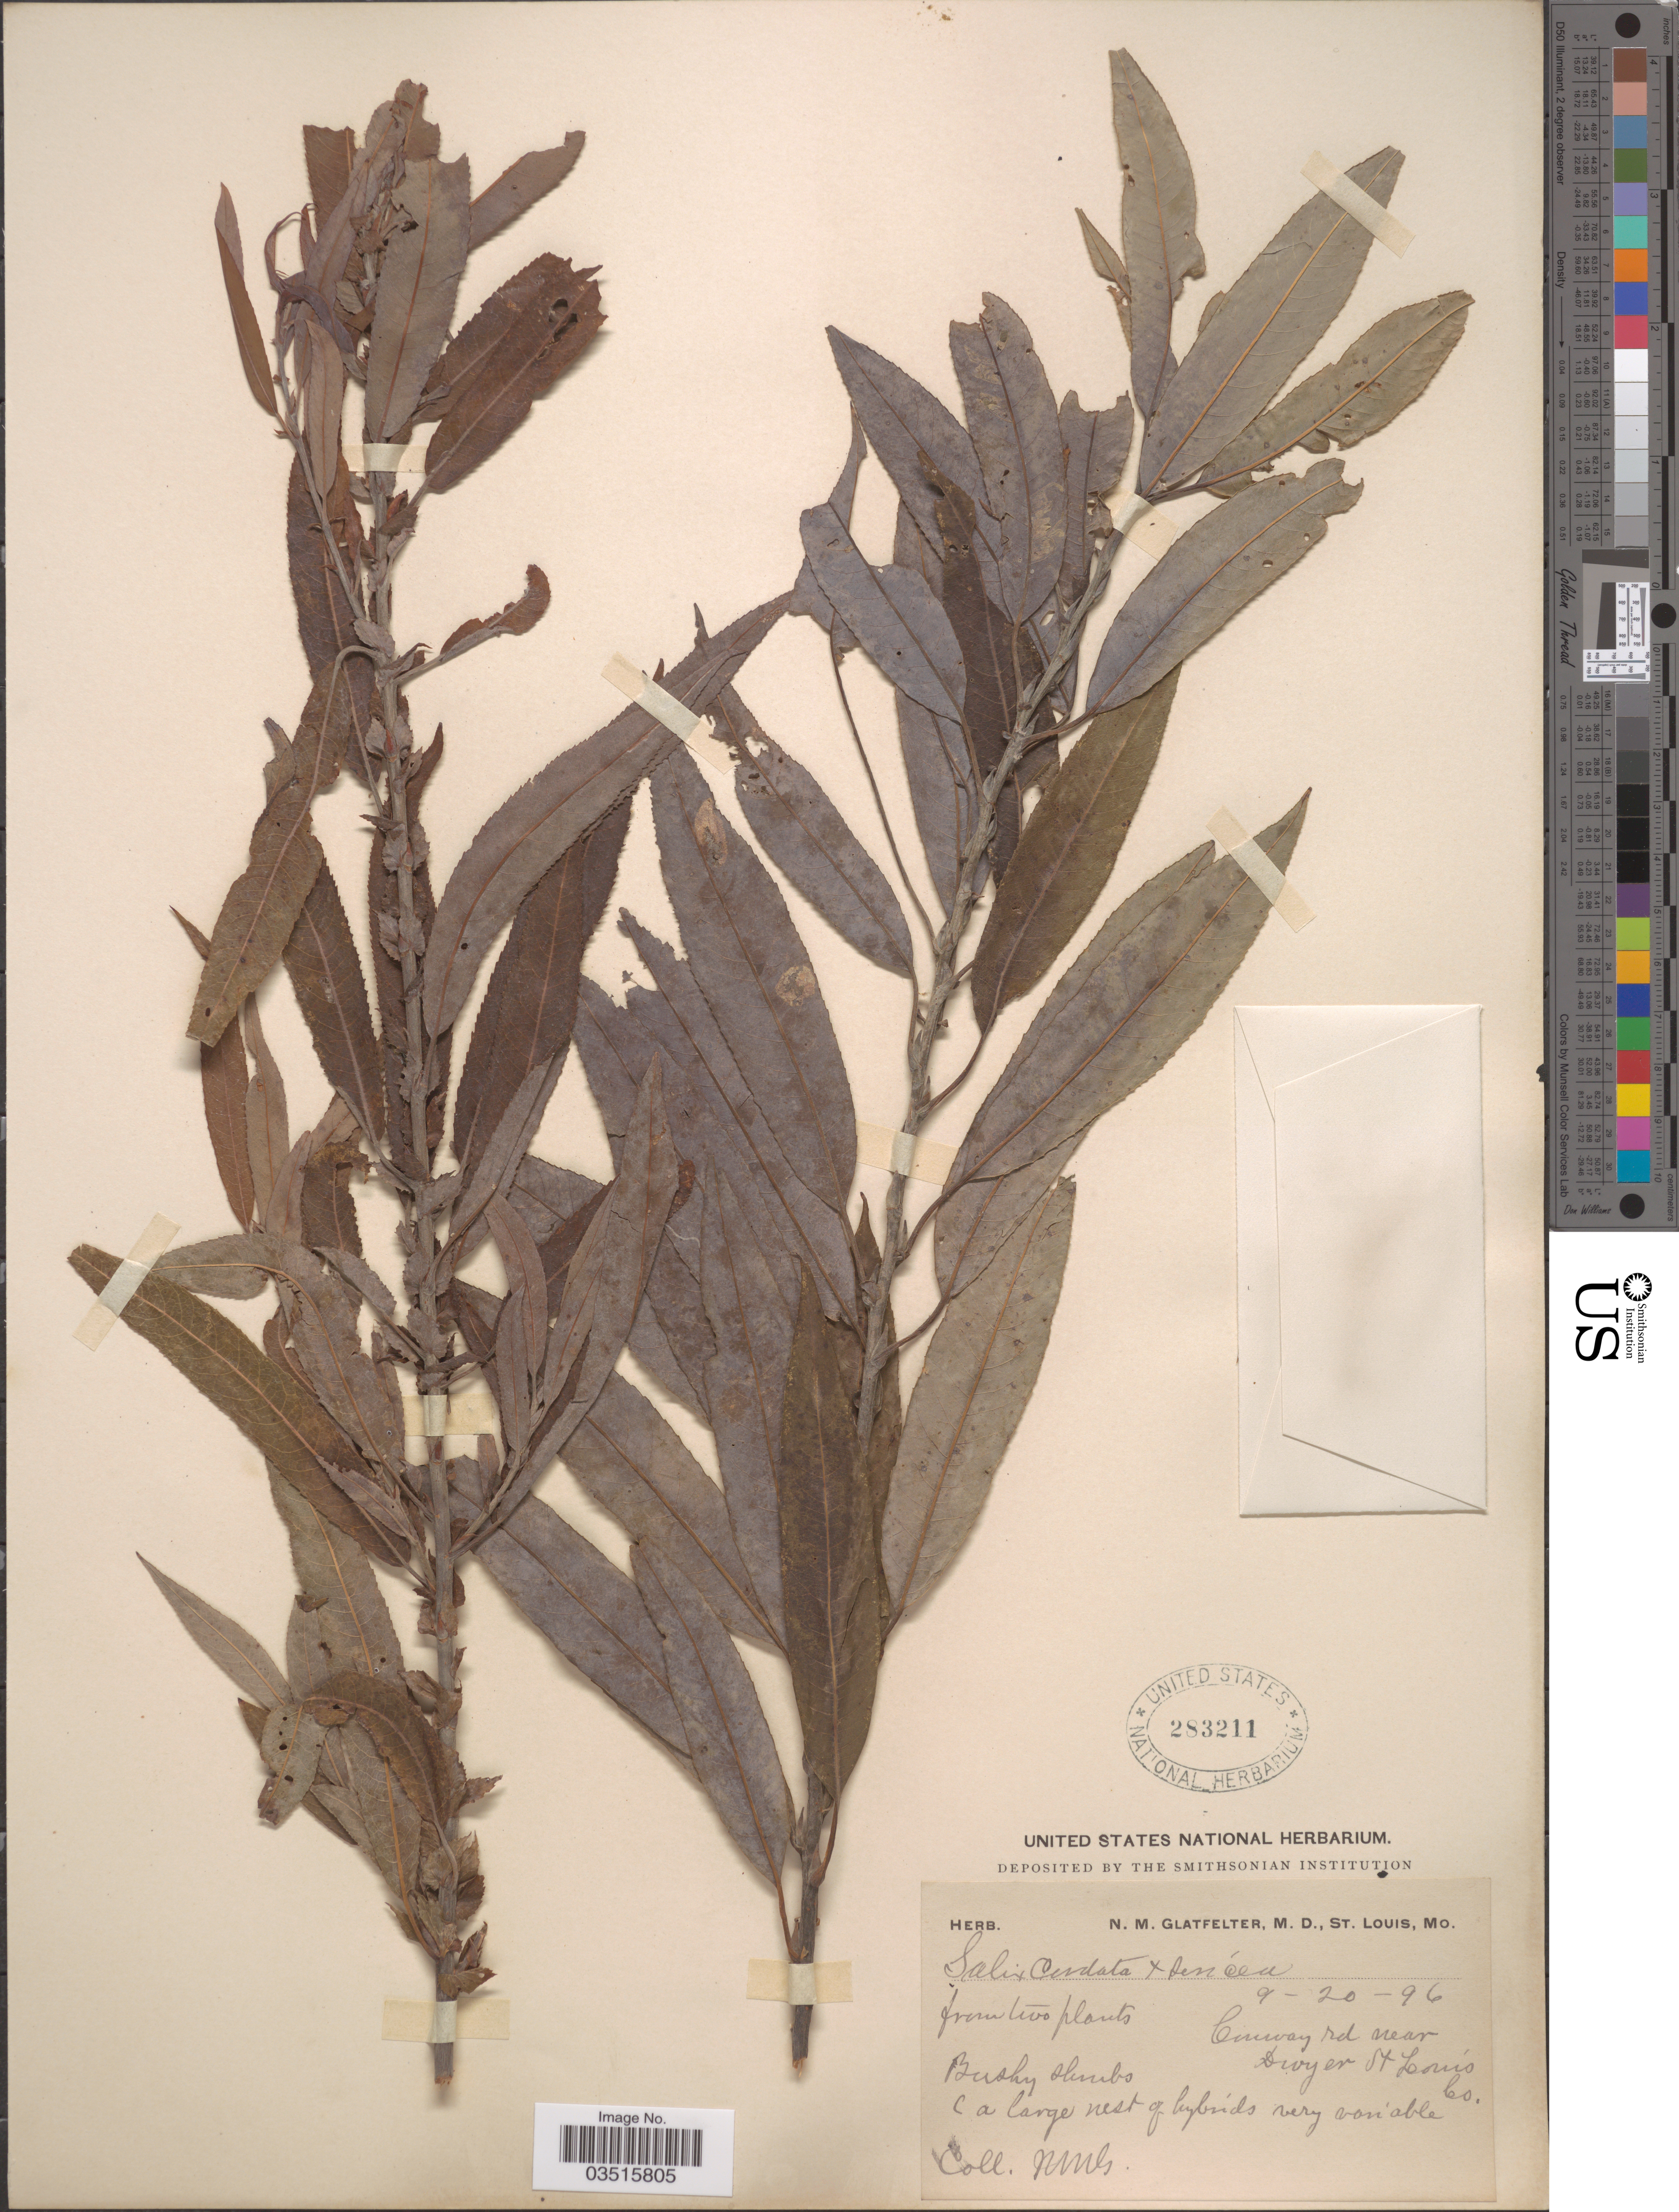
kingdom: Plantae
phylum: Tracheophyta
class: Magnoliopsida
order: Malpighiales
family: Salicaceae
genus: Salix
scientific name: Salix missouriensis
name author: Bebb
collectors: N. M. Glatfelter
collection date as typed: Transcribed d/m/y: 20/9/96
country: United States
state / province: Missouri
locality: Conway rd near Dwyer St. Louis Co.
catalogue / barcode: US 283211